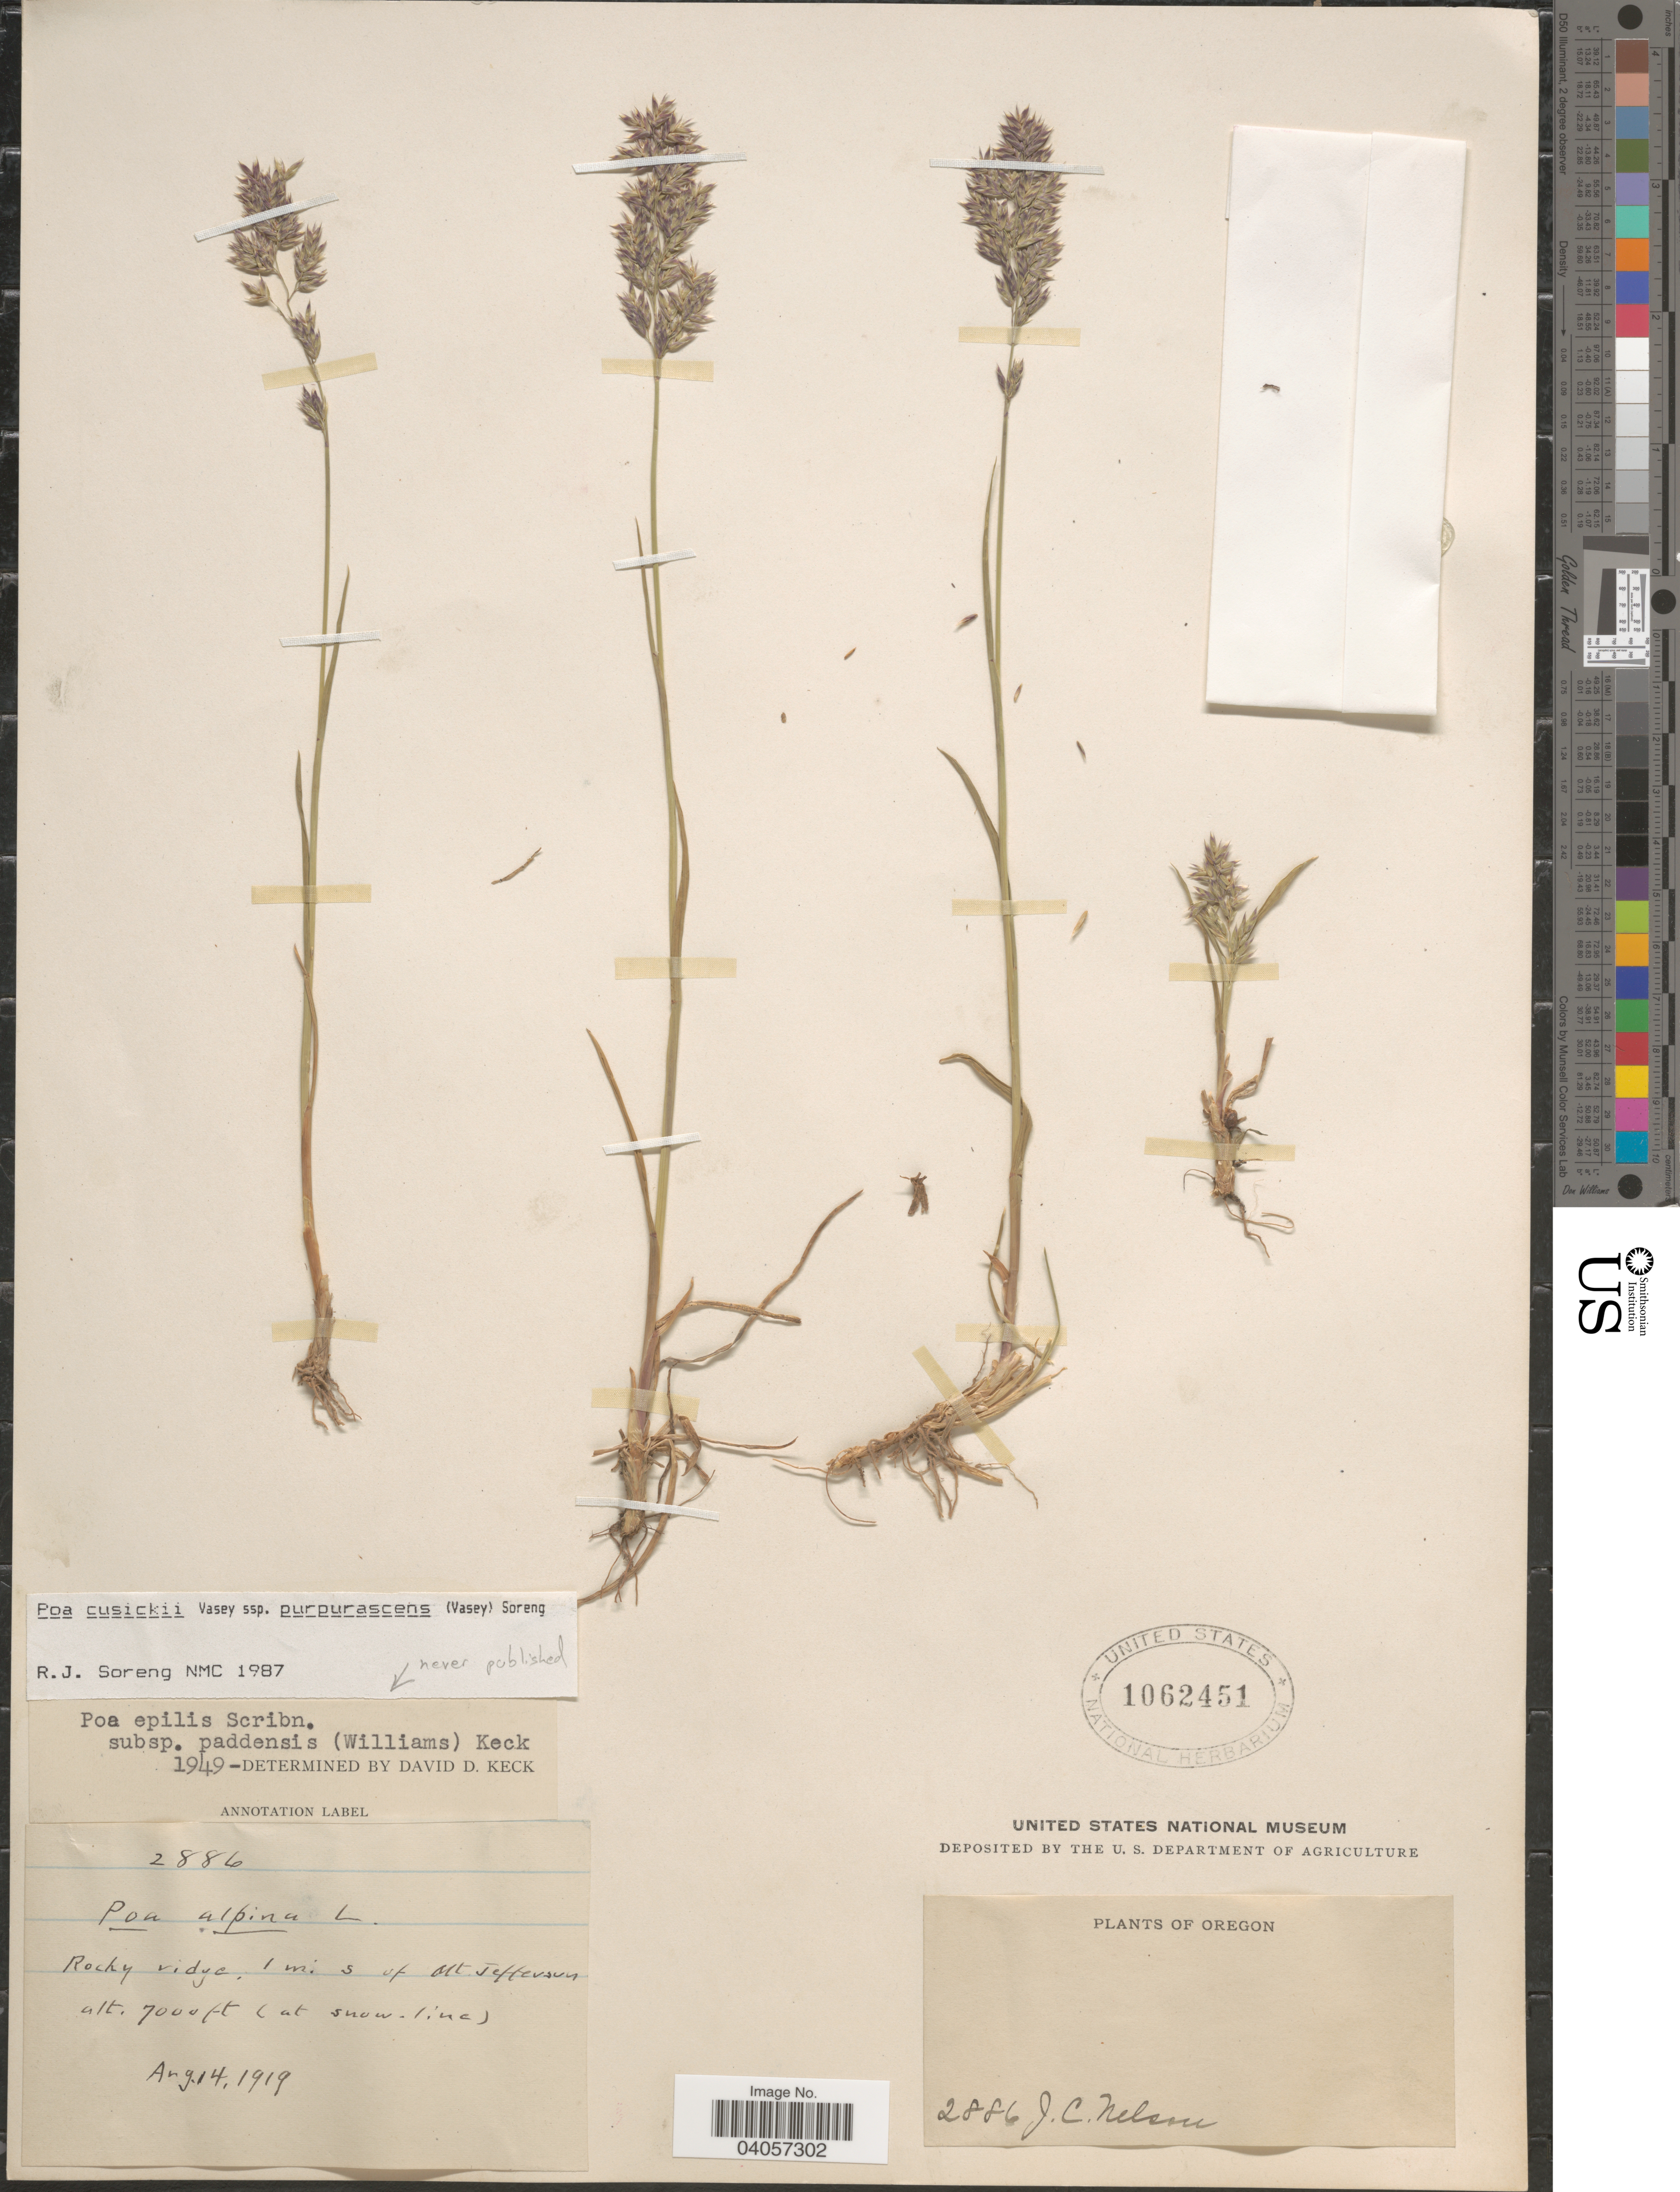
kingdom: Plantae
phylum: Tracheophyta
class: Liliopsida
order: Poales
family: Poaceae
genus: Poa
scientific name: Poa cusickii subsp. purpurascens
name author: (Vasey) Soreng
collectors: J. C. Nelson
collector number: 2886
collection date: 1919-08-14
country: United States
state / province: Oregon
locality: Rocky ridge. 1 mi. s of Mt. Jefferson.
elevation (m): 2134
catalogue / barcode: US 1062451